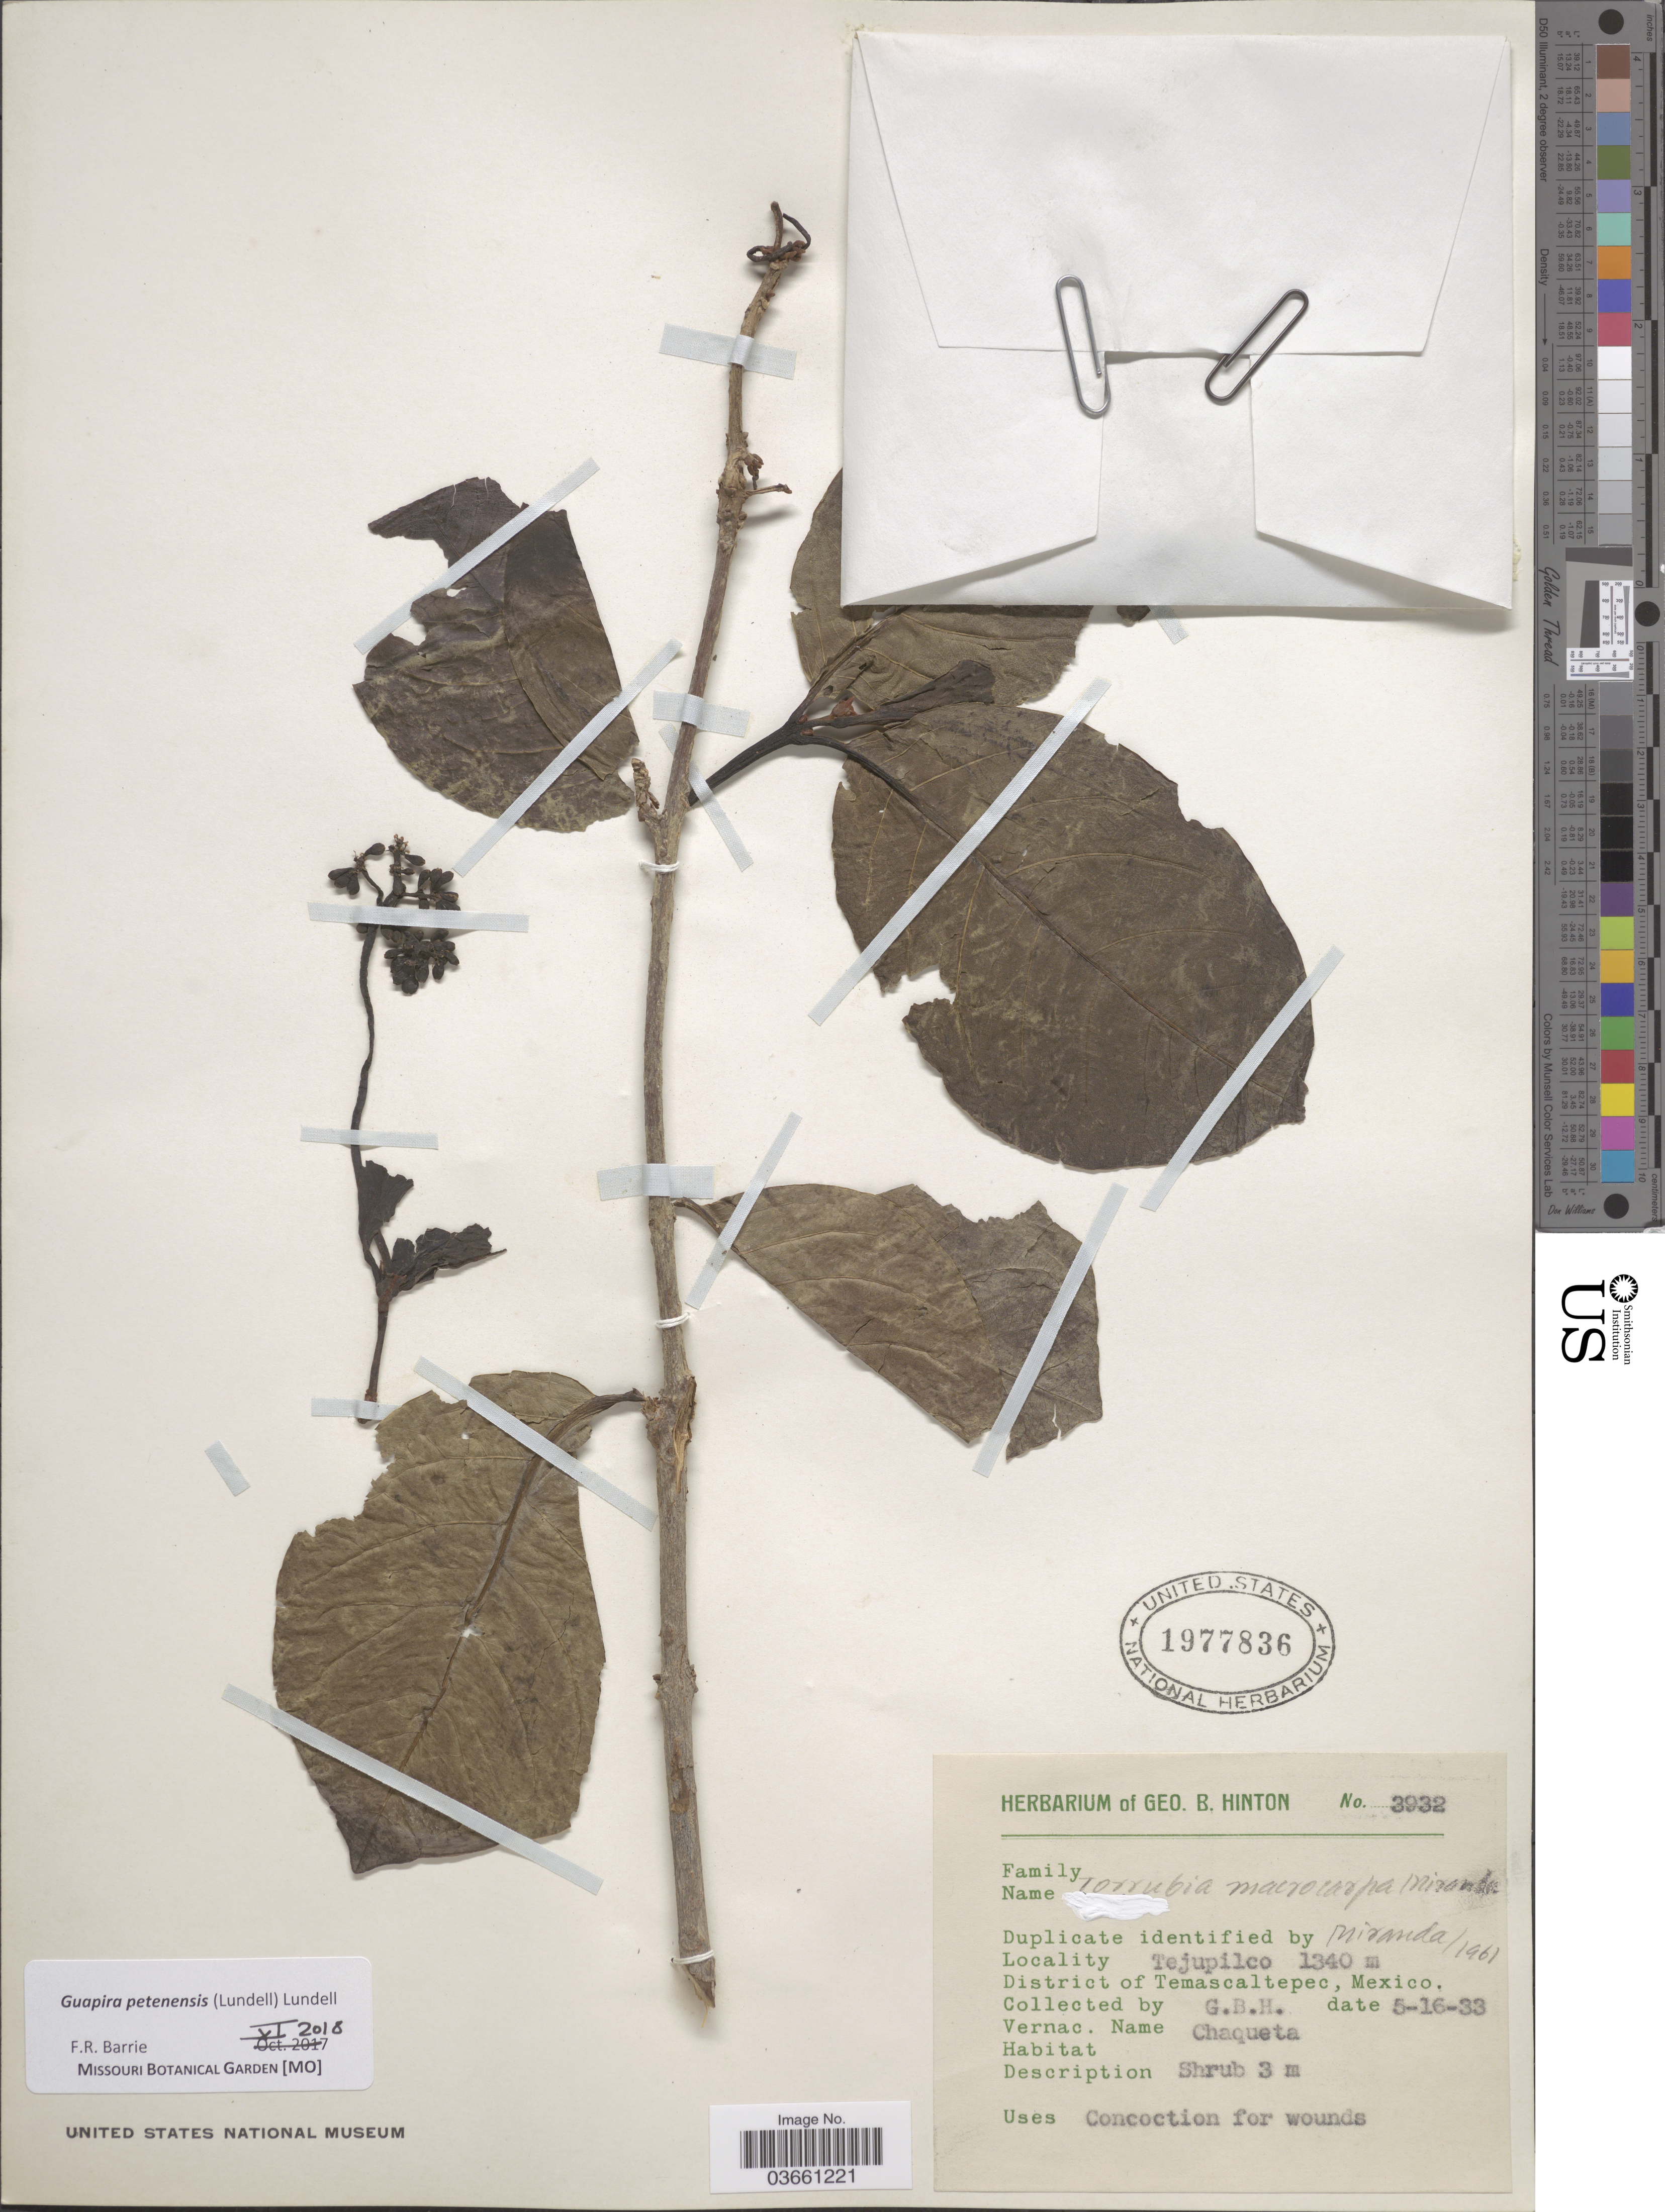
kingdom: Plantae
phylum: Tracheophyta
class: Magnoliopsida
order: Caryophyllales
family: Nyctaginaceae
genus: Guapira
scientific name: Guapira petenensis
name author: (Lundell) Lundell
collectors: G. B. Hinton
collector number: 3932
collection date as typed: Transcribed d/m/y: 16/5/33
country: Mexico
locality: Tejupilco. District of Temascaltepec.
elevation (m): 1340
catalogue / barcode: US 1977836